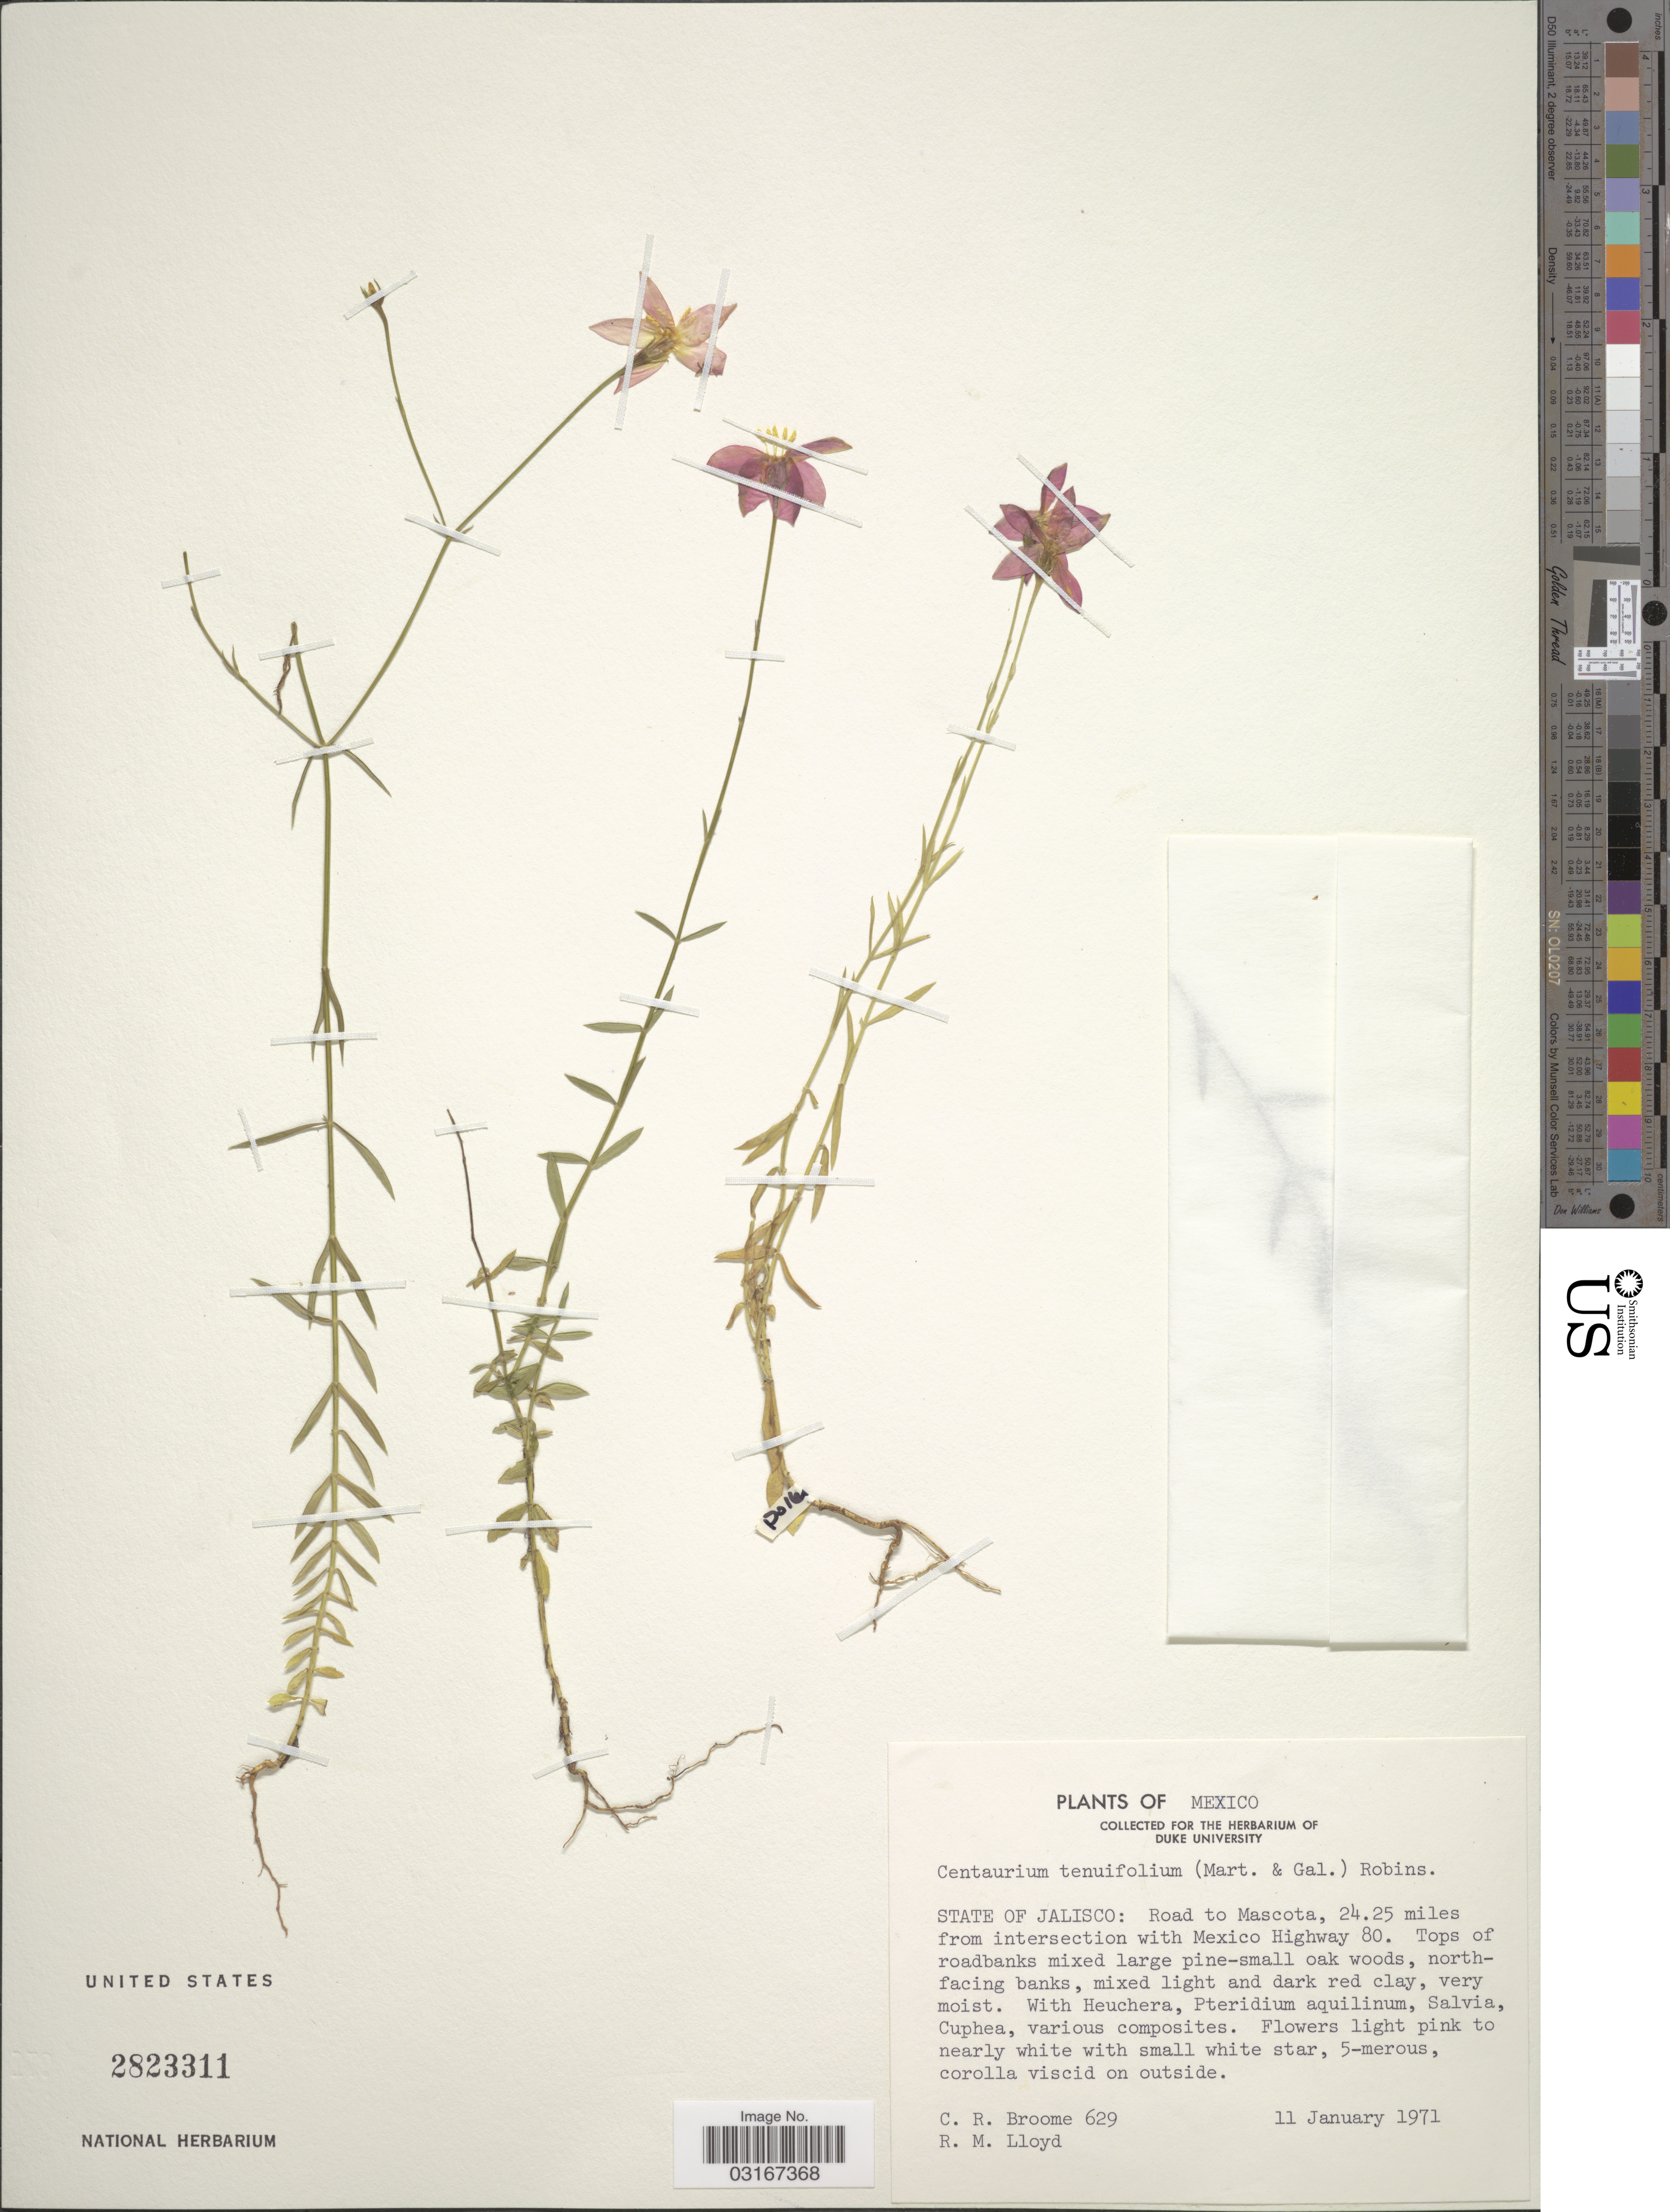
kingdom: Plantae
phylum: Tracheophyta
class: Magnoliopsida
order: Gentianales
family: Gentianaceae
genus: Centaurium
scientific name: Centaurium tenuifolium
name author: (M. Martens) B.L. Rob.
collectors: C. R. Broome & R. M. Lloyd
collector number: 629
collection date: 1971-01-11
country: Mexico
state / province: Jalisco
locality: Road to Mascota, 24.25 miles from intersection with Mexico Highway 80.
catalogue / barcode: US 2823311